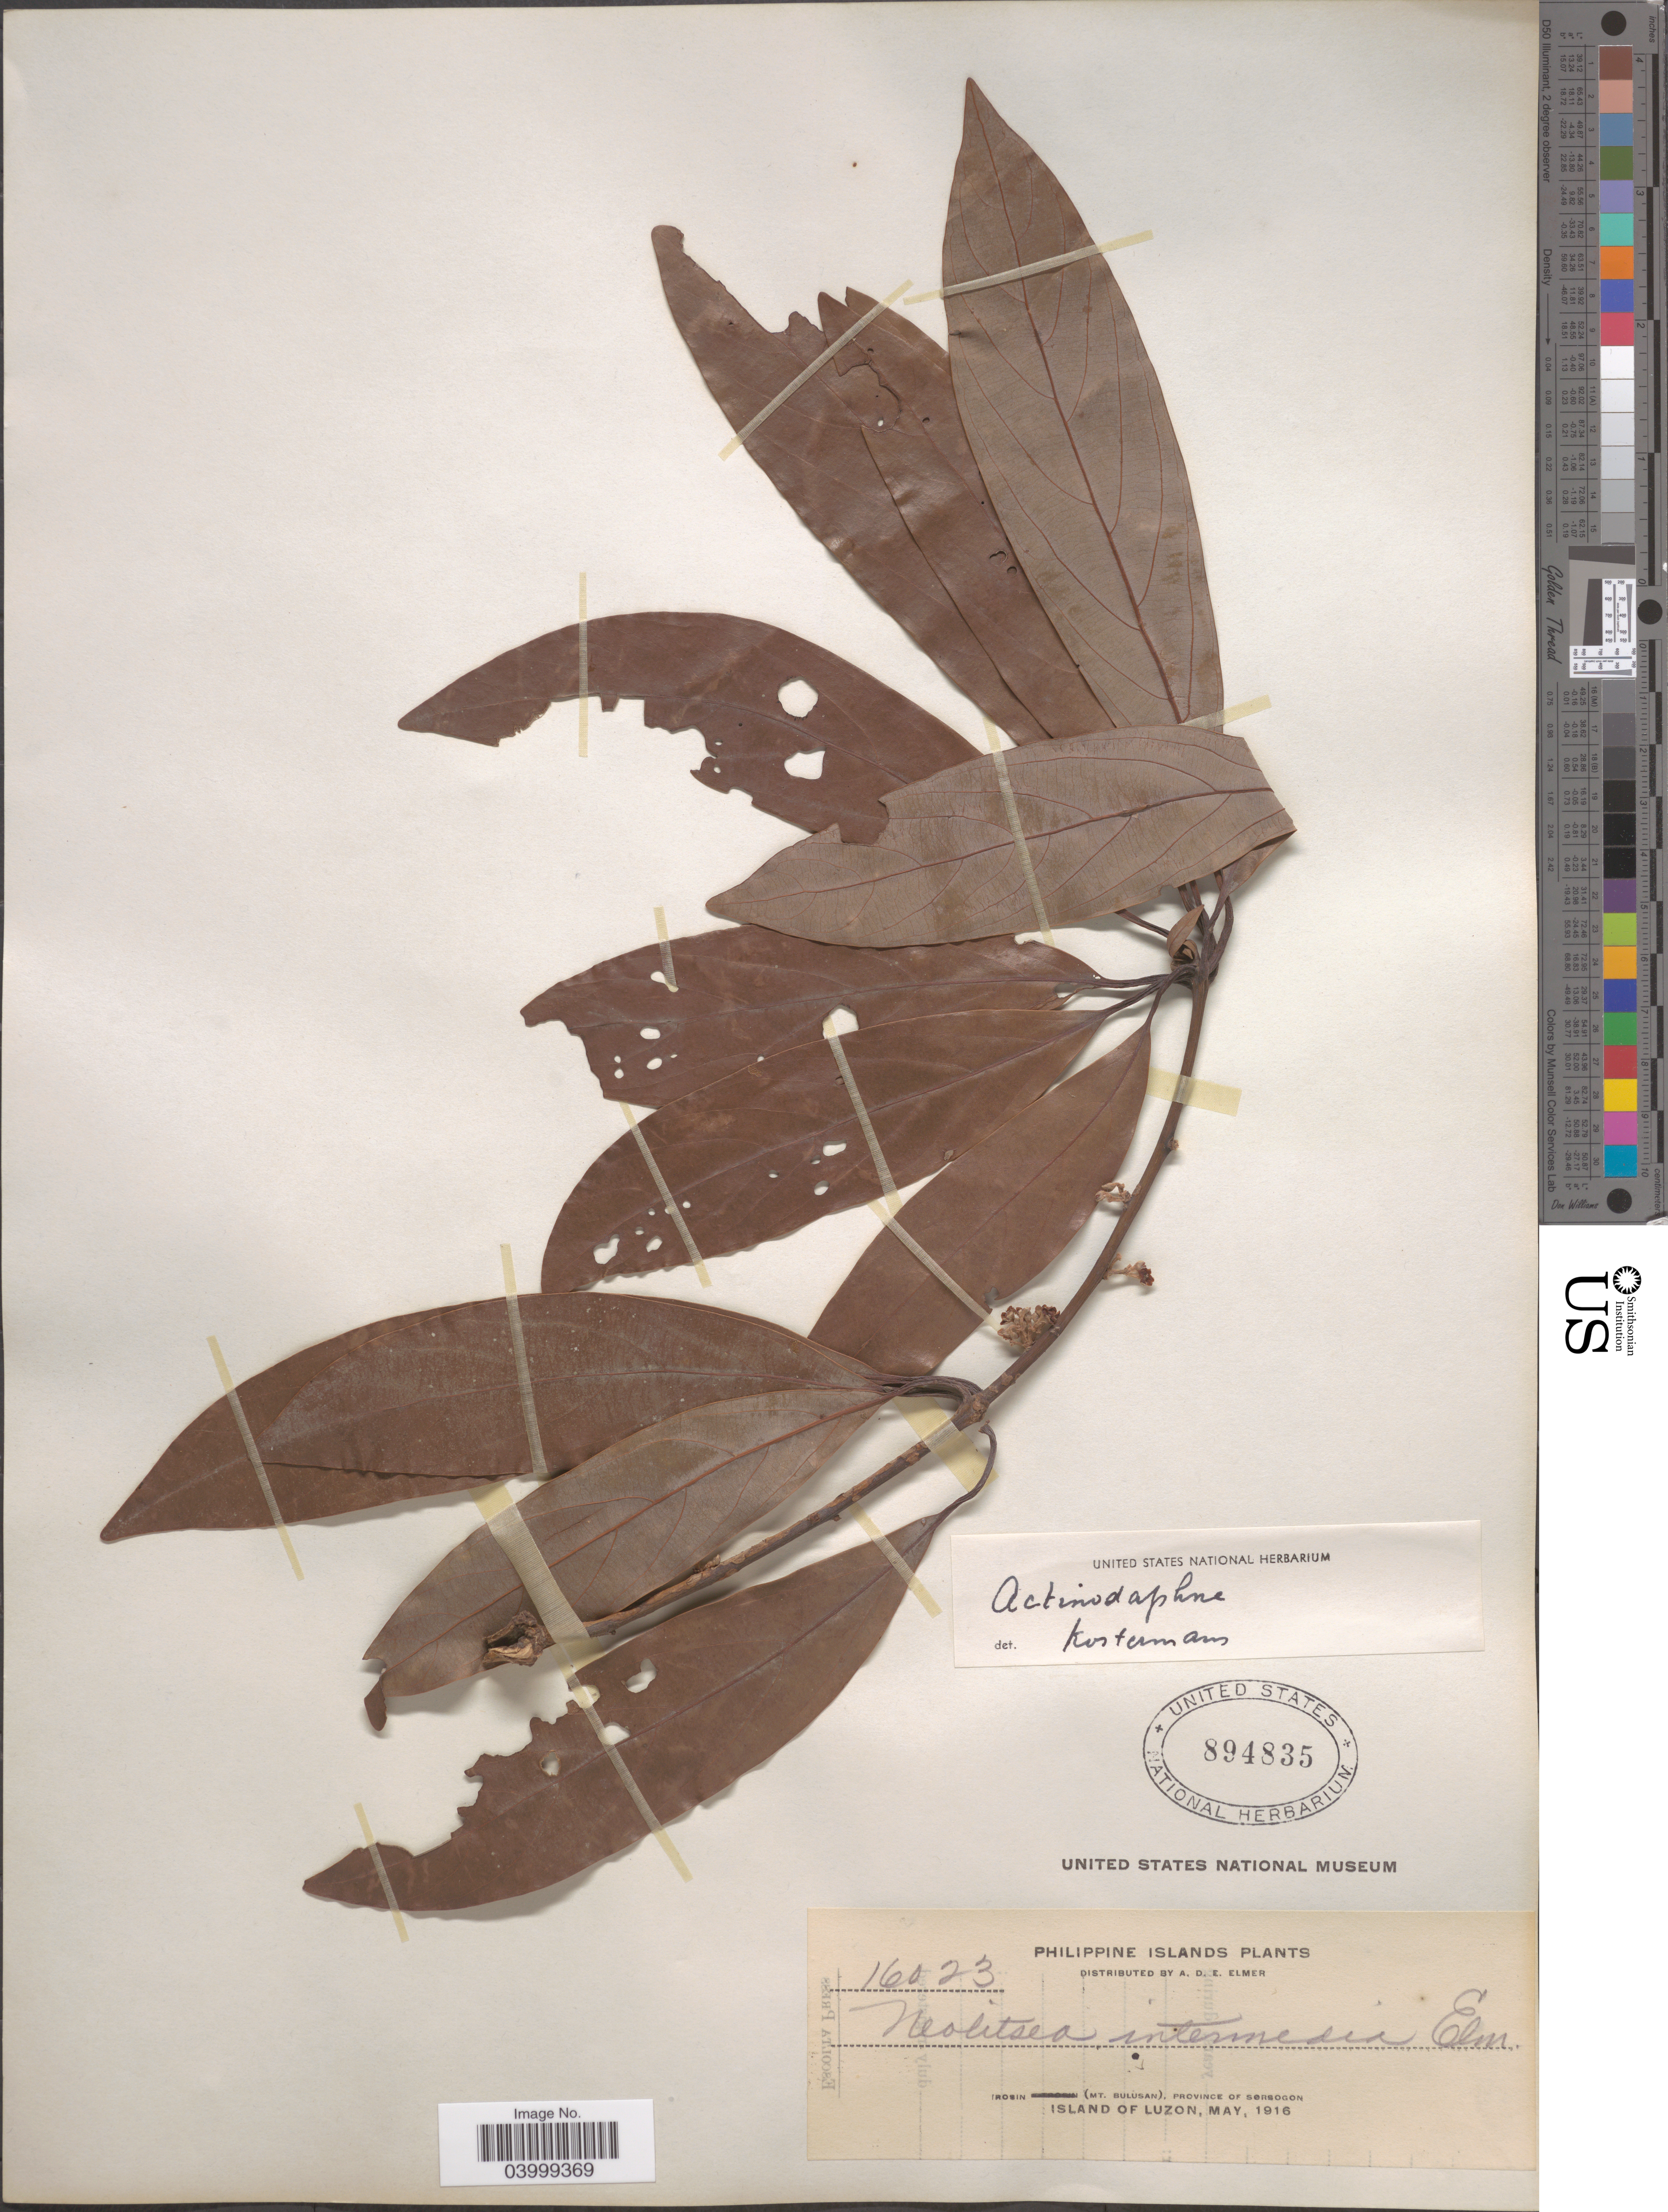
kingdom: Plantae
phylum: Tracheophyta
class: Magnoliopsida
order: Laurales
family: Lauraceae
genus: Actinodaphne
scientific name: Actinodaphne sp.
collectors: A. D. E. Elmer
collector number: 16023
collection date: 1916-05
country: Philippines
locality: Philippine Islands. Irosin (Mt. Bulusan), Province of Sorgoson, Island of Luzon.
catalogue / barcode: US 894835